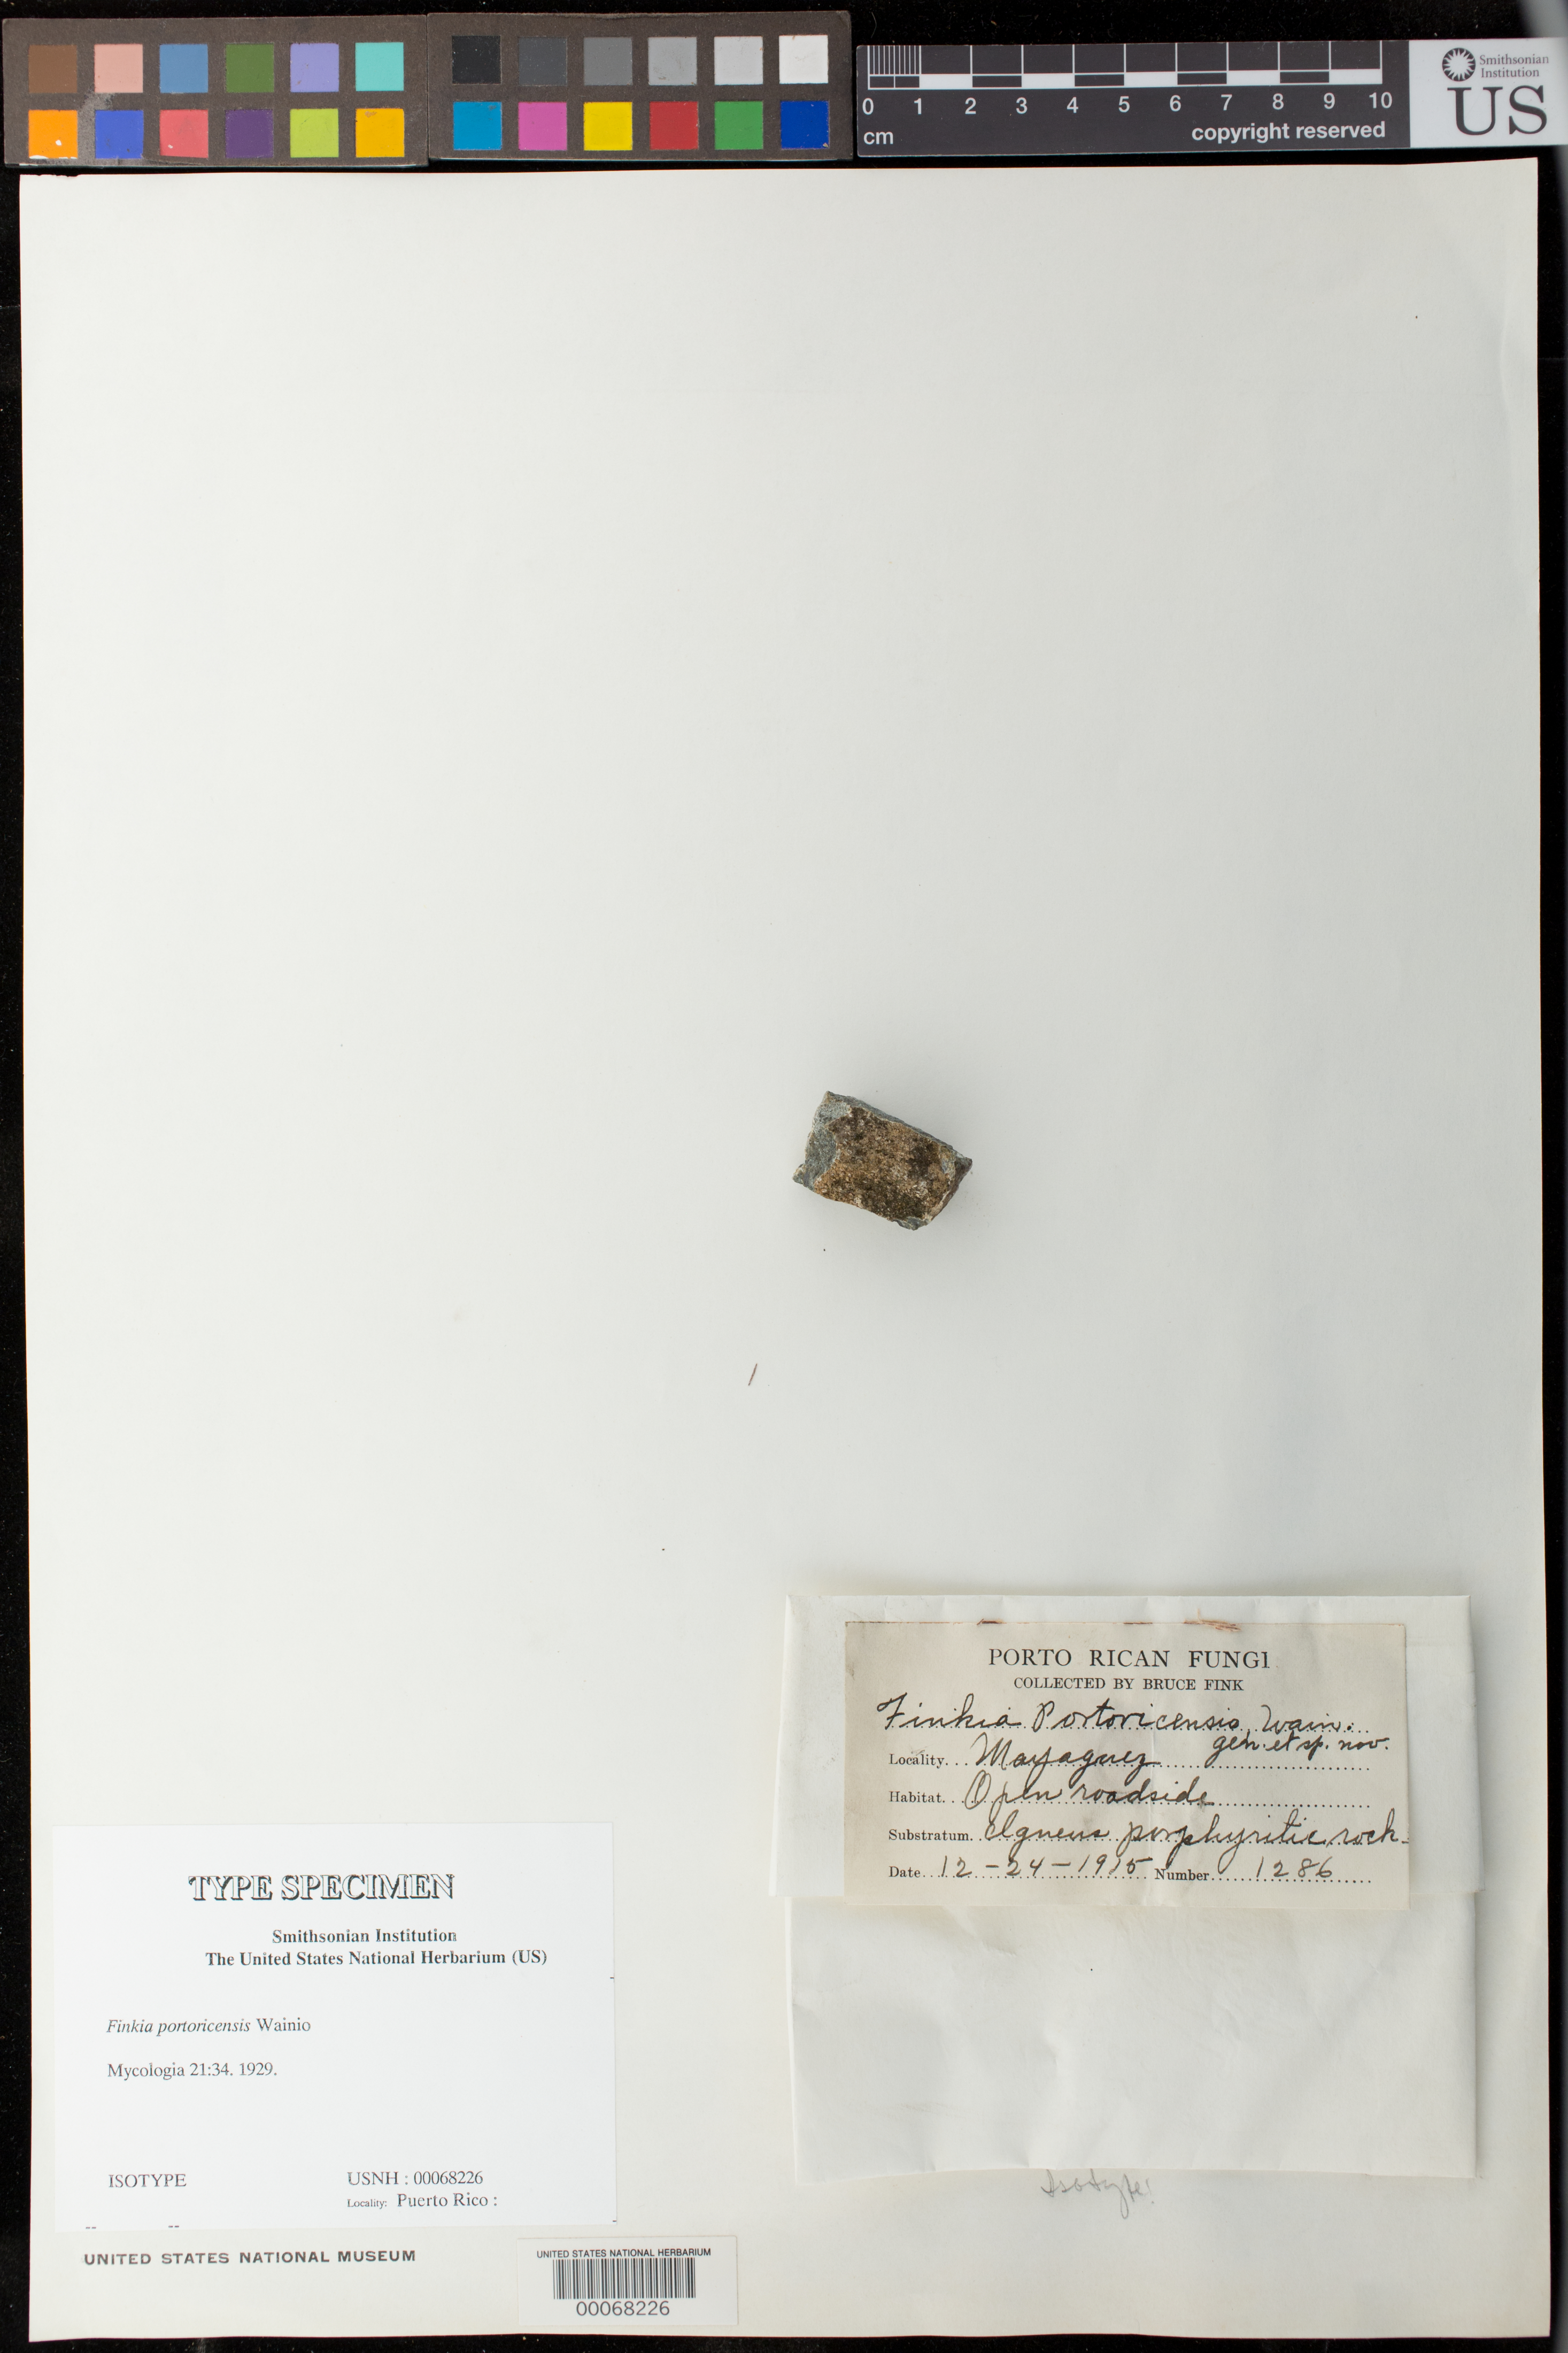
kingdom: Fungi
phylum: Ascomycota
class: Lichinomycetes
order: Lichinales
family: Lichinaceae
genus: Finkia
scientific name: Finkia portoricensis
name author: Vain.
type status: Isotype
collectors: B. Fink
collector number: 1286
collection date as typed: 24 Dec 1915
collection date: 1915-12-24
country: Puerto Rico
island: Greater Antilles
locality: Mayaguez.